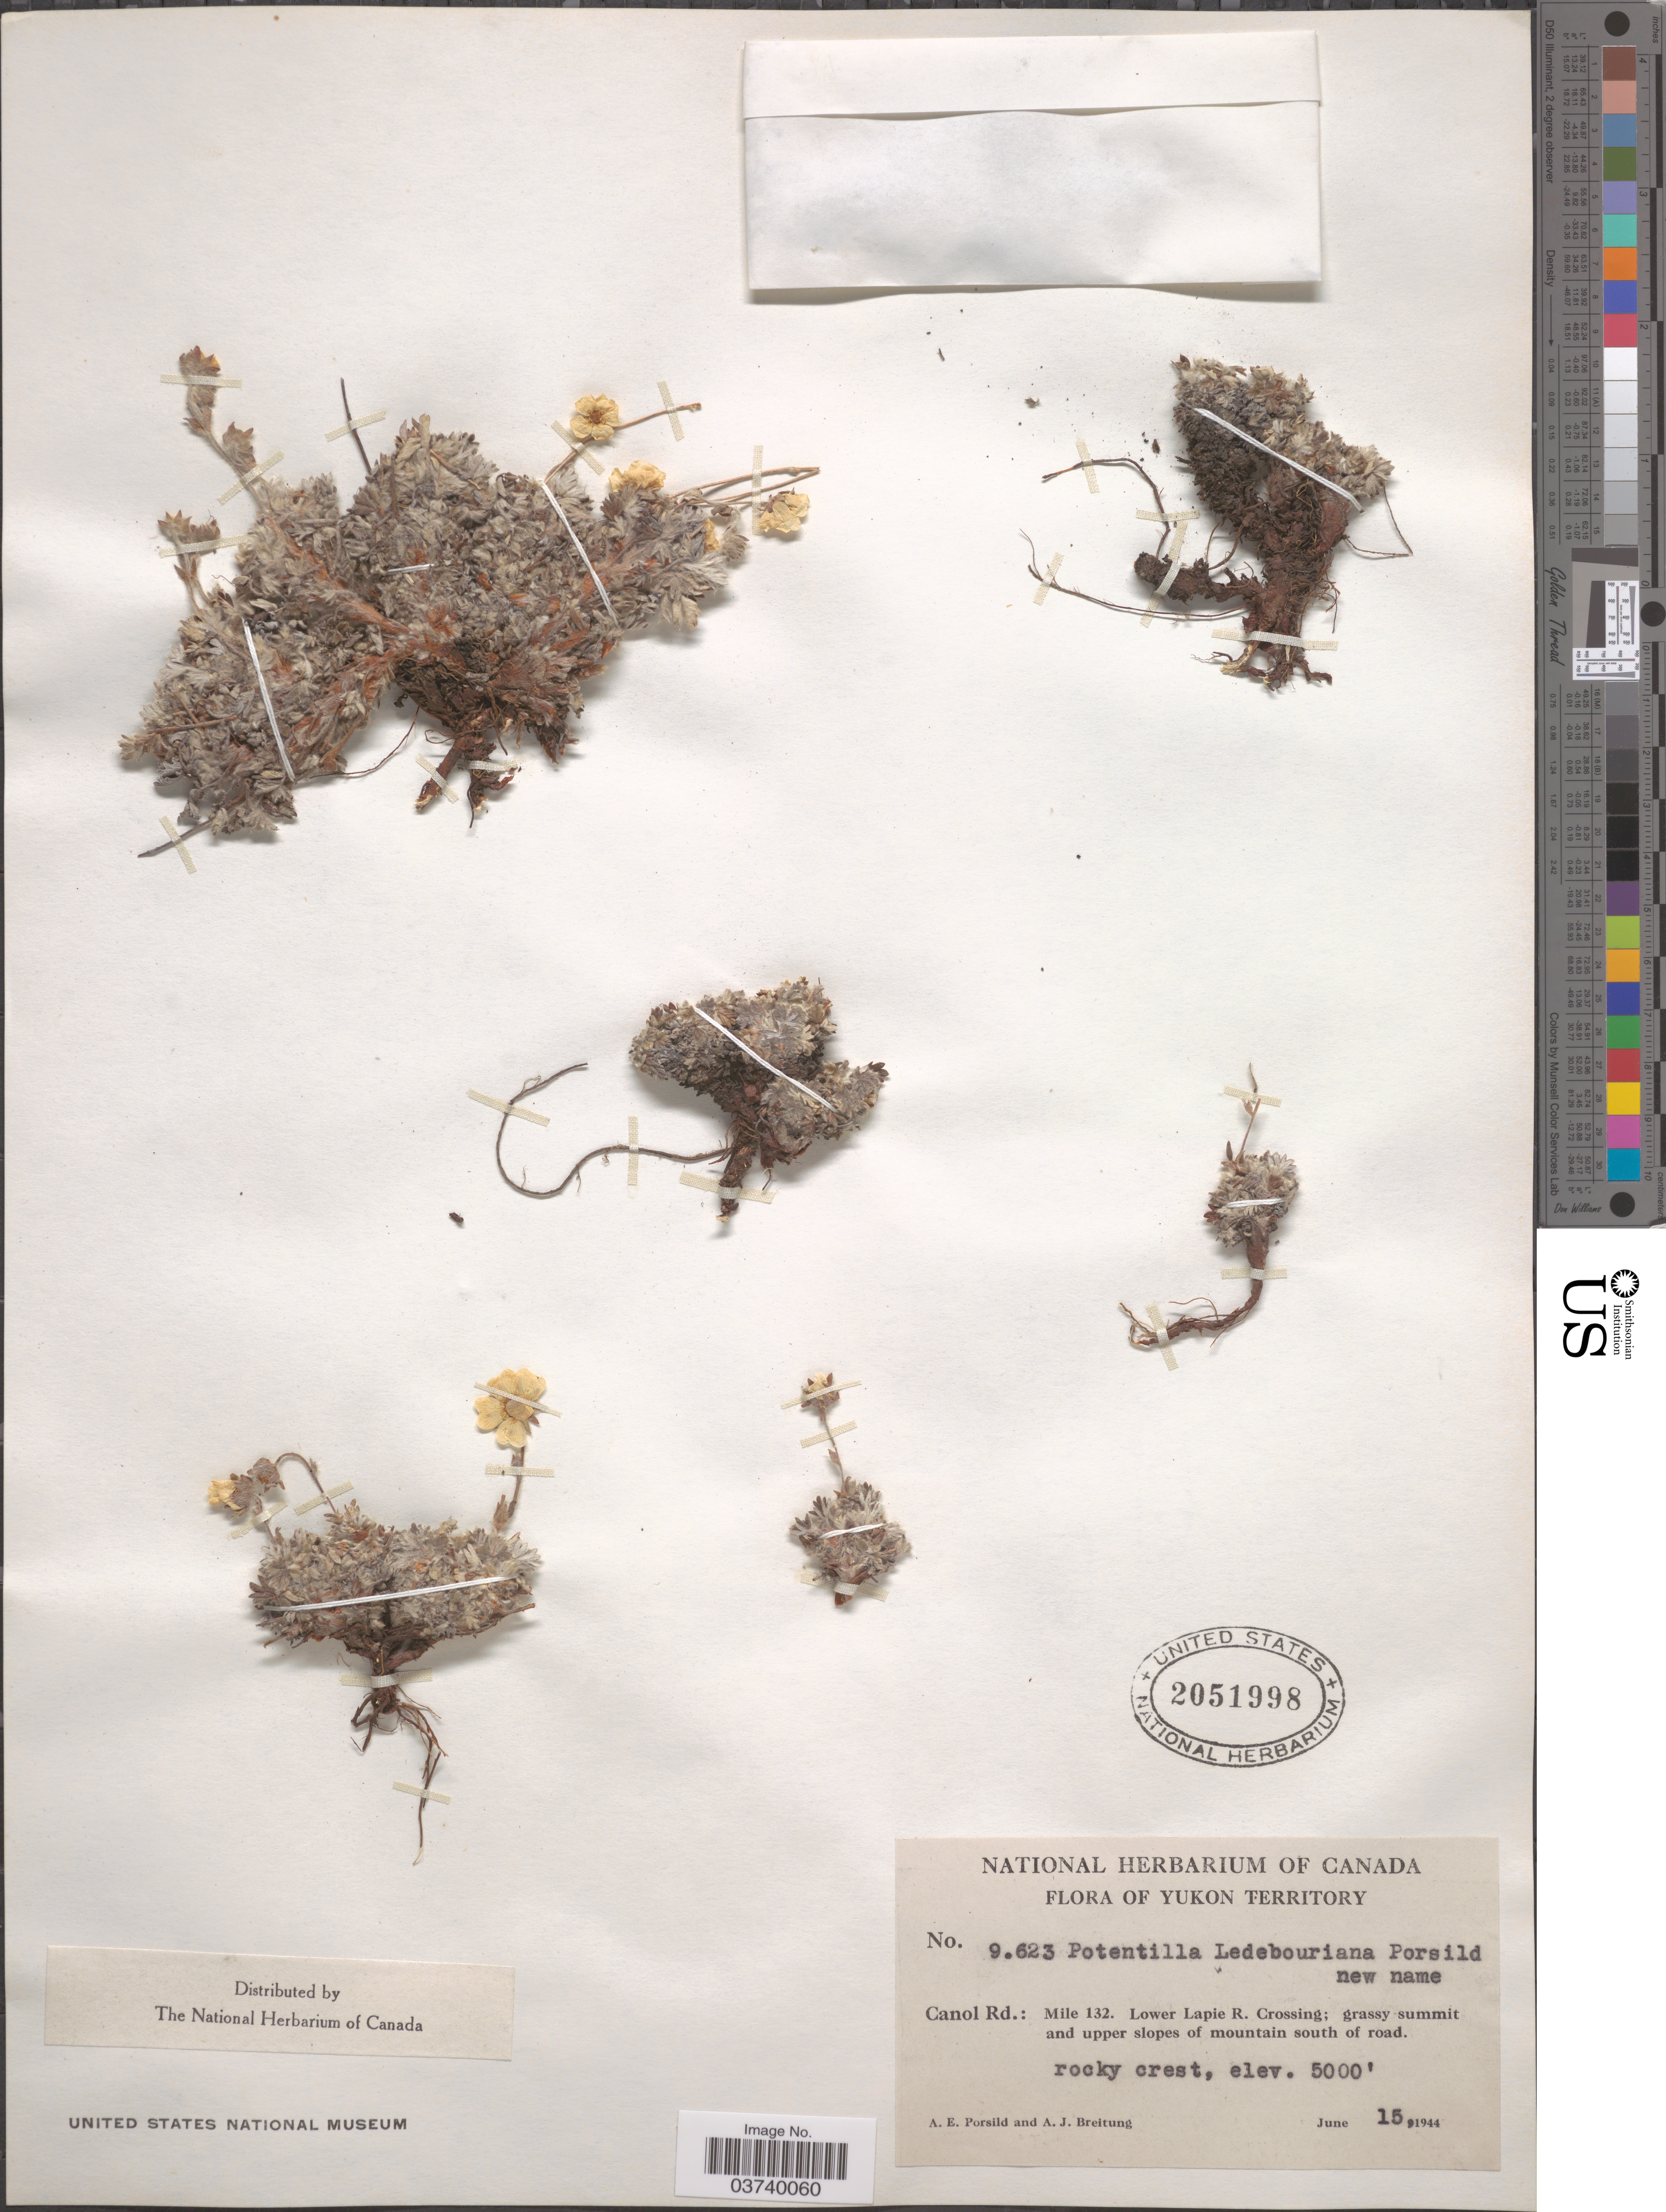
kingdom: Plantae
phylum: Tracheophyta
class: Magnoliopsida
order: Rosales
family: Rosaceae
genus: Potentilla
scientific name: Potentilla ledebouriana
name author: A.E. Porsild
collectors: A. E. Porsild & A. Breitung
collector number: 9623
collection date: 1944-06-15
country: Canada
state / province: Yukon Territory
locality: Canol Rd.: Mile 132. Lower Lapie R. Crossing; grassy summit and upper slopes of mountain south of road.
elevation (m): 1524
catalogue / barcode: US 2051998